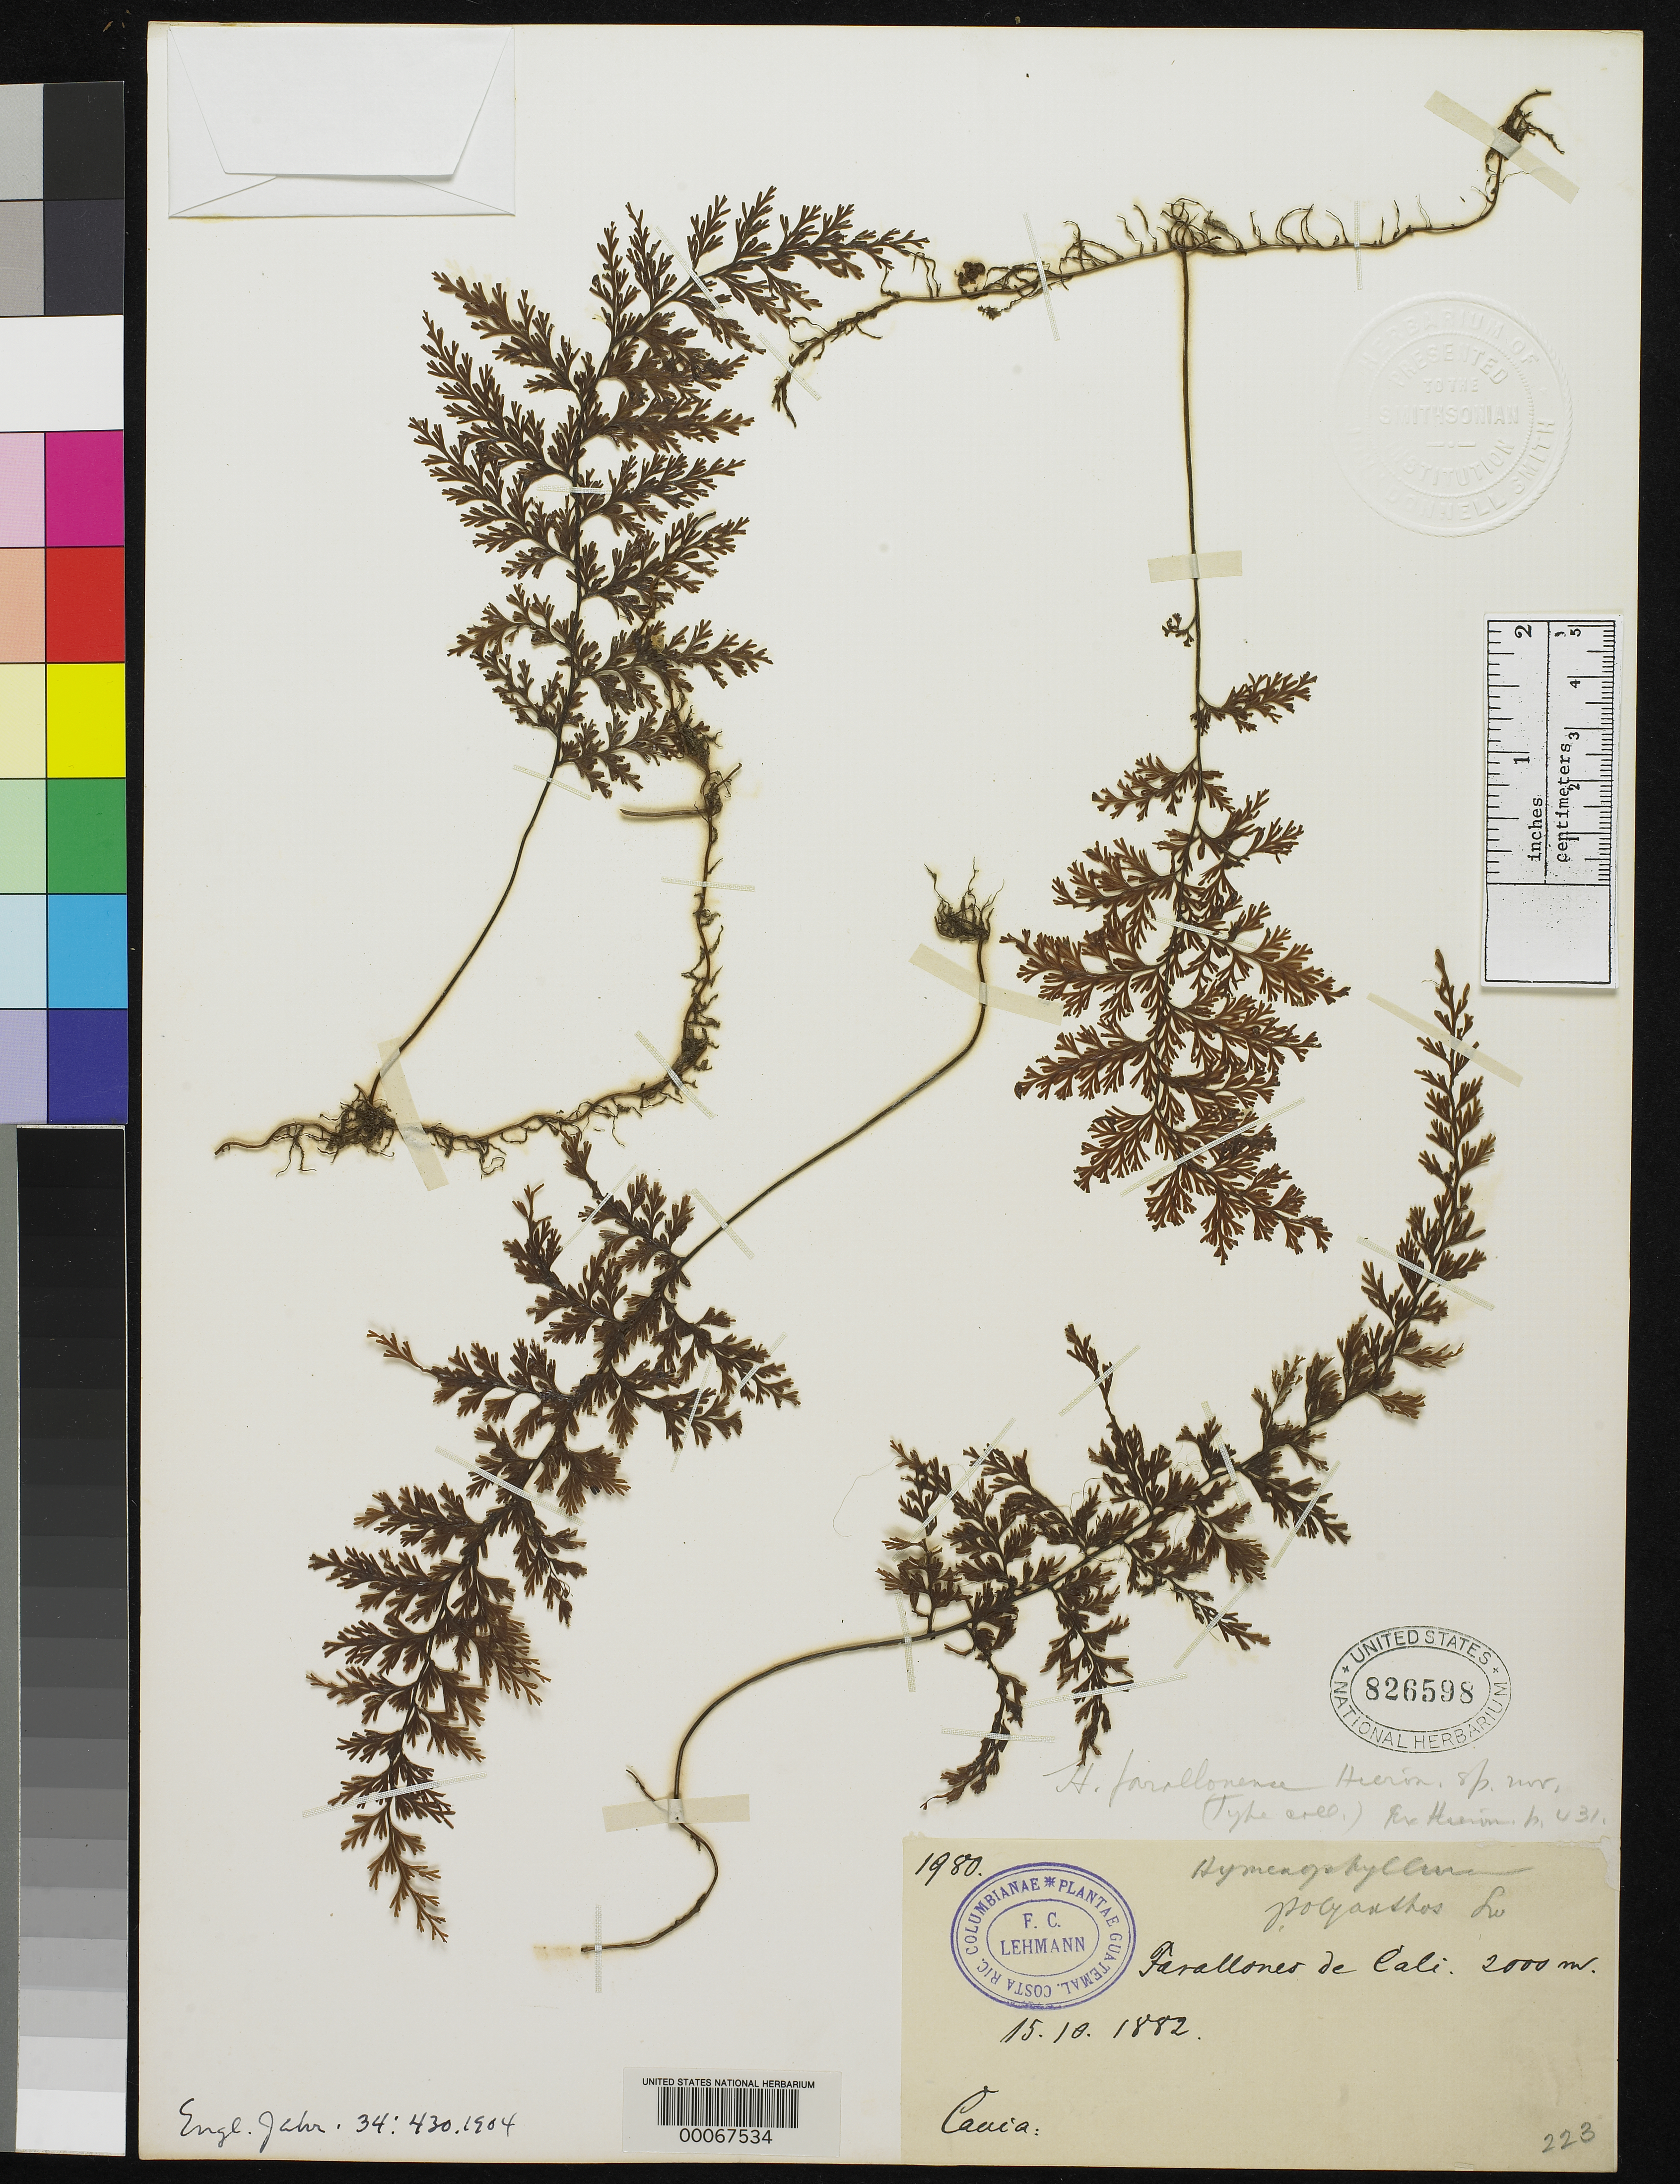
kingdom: Plantae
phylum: Tracheophyta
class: Polypodiopsida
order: Hymenophyllales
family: Hymenophyllaceae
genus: Hymenophyllum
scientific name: Hymenophyllum farallonense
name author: Hieron.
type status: Isosyntype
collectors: F. C. Lehmann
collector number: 1980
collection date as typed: Oct 1882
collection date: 1882-10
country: Colombia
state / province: Cauca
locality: Farallones de Cali.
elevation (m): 2000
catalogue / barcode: US 826598